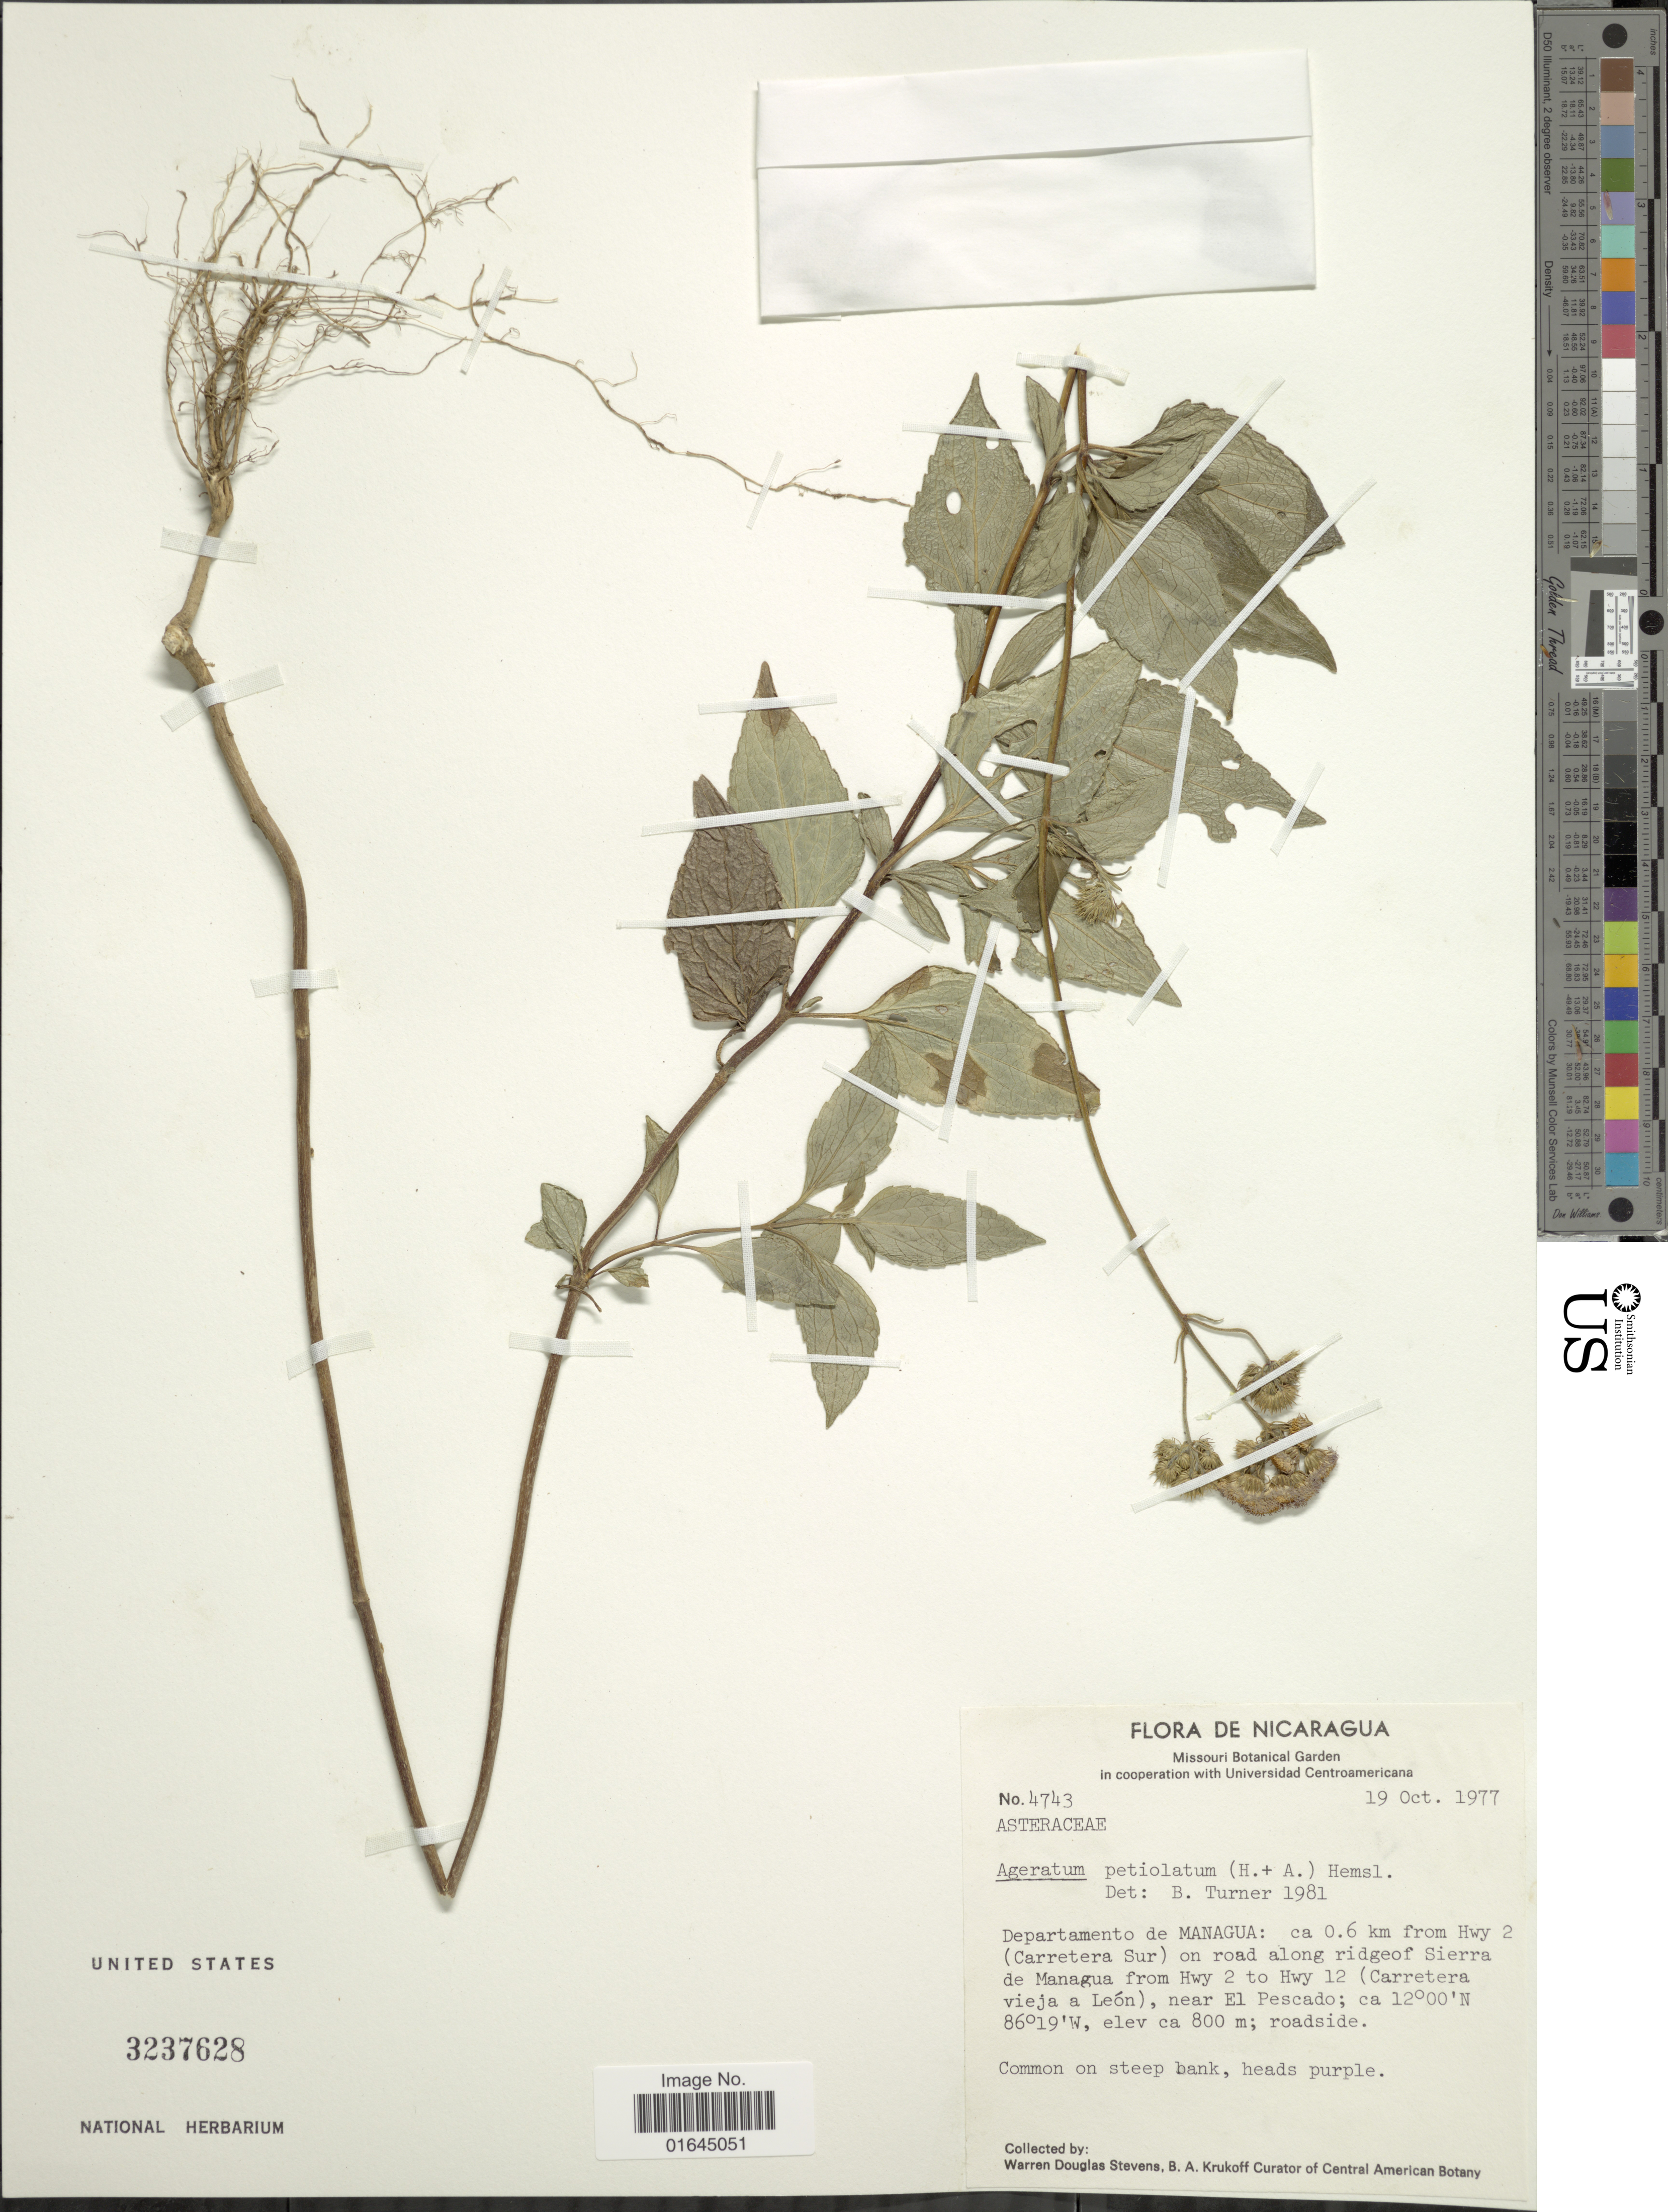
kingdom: Plantae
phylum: Tracheophyta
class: Magnoliopsida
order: Asterales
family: Asteraceae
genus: Ageratum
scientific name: Ageratum petiolatum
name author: (Hook. & Arn.) Hemsl.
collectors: W. D. Stevens & B. A. Krukoff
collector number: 4743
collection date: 1977-10-19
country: Nicaragua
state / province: Managua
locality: Departamento de Managua: ca. 0.6 km from Hwy 2 ( Carretera Sur) on road along ridgeof Sierra de Managua from Hwy 2 to Hwy 12 (Carretera vieja a Léon), near El Pescado.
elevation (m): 800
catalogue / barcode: US 3237628